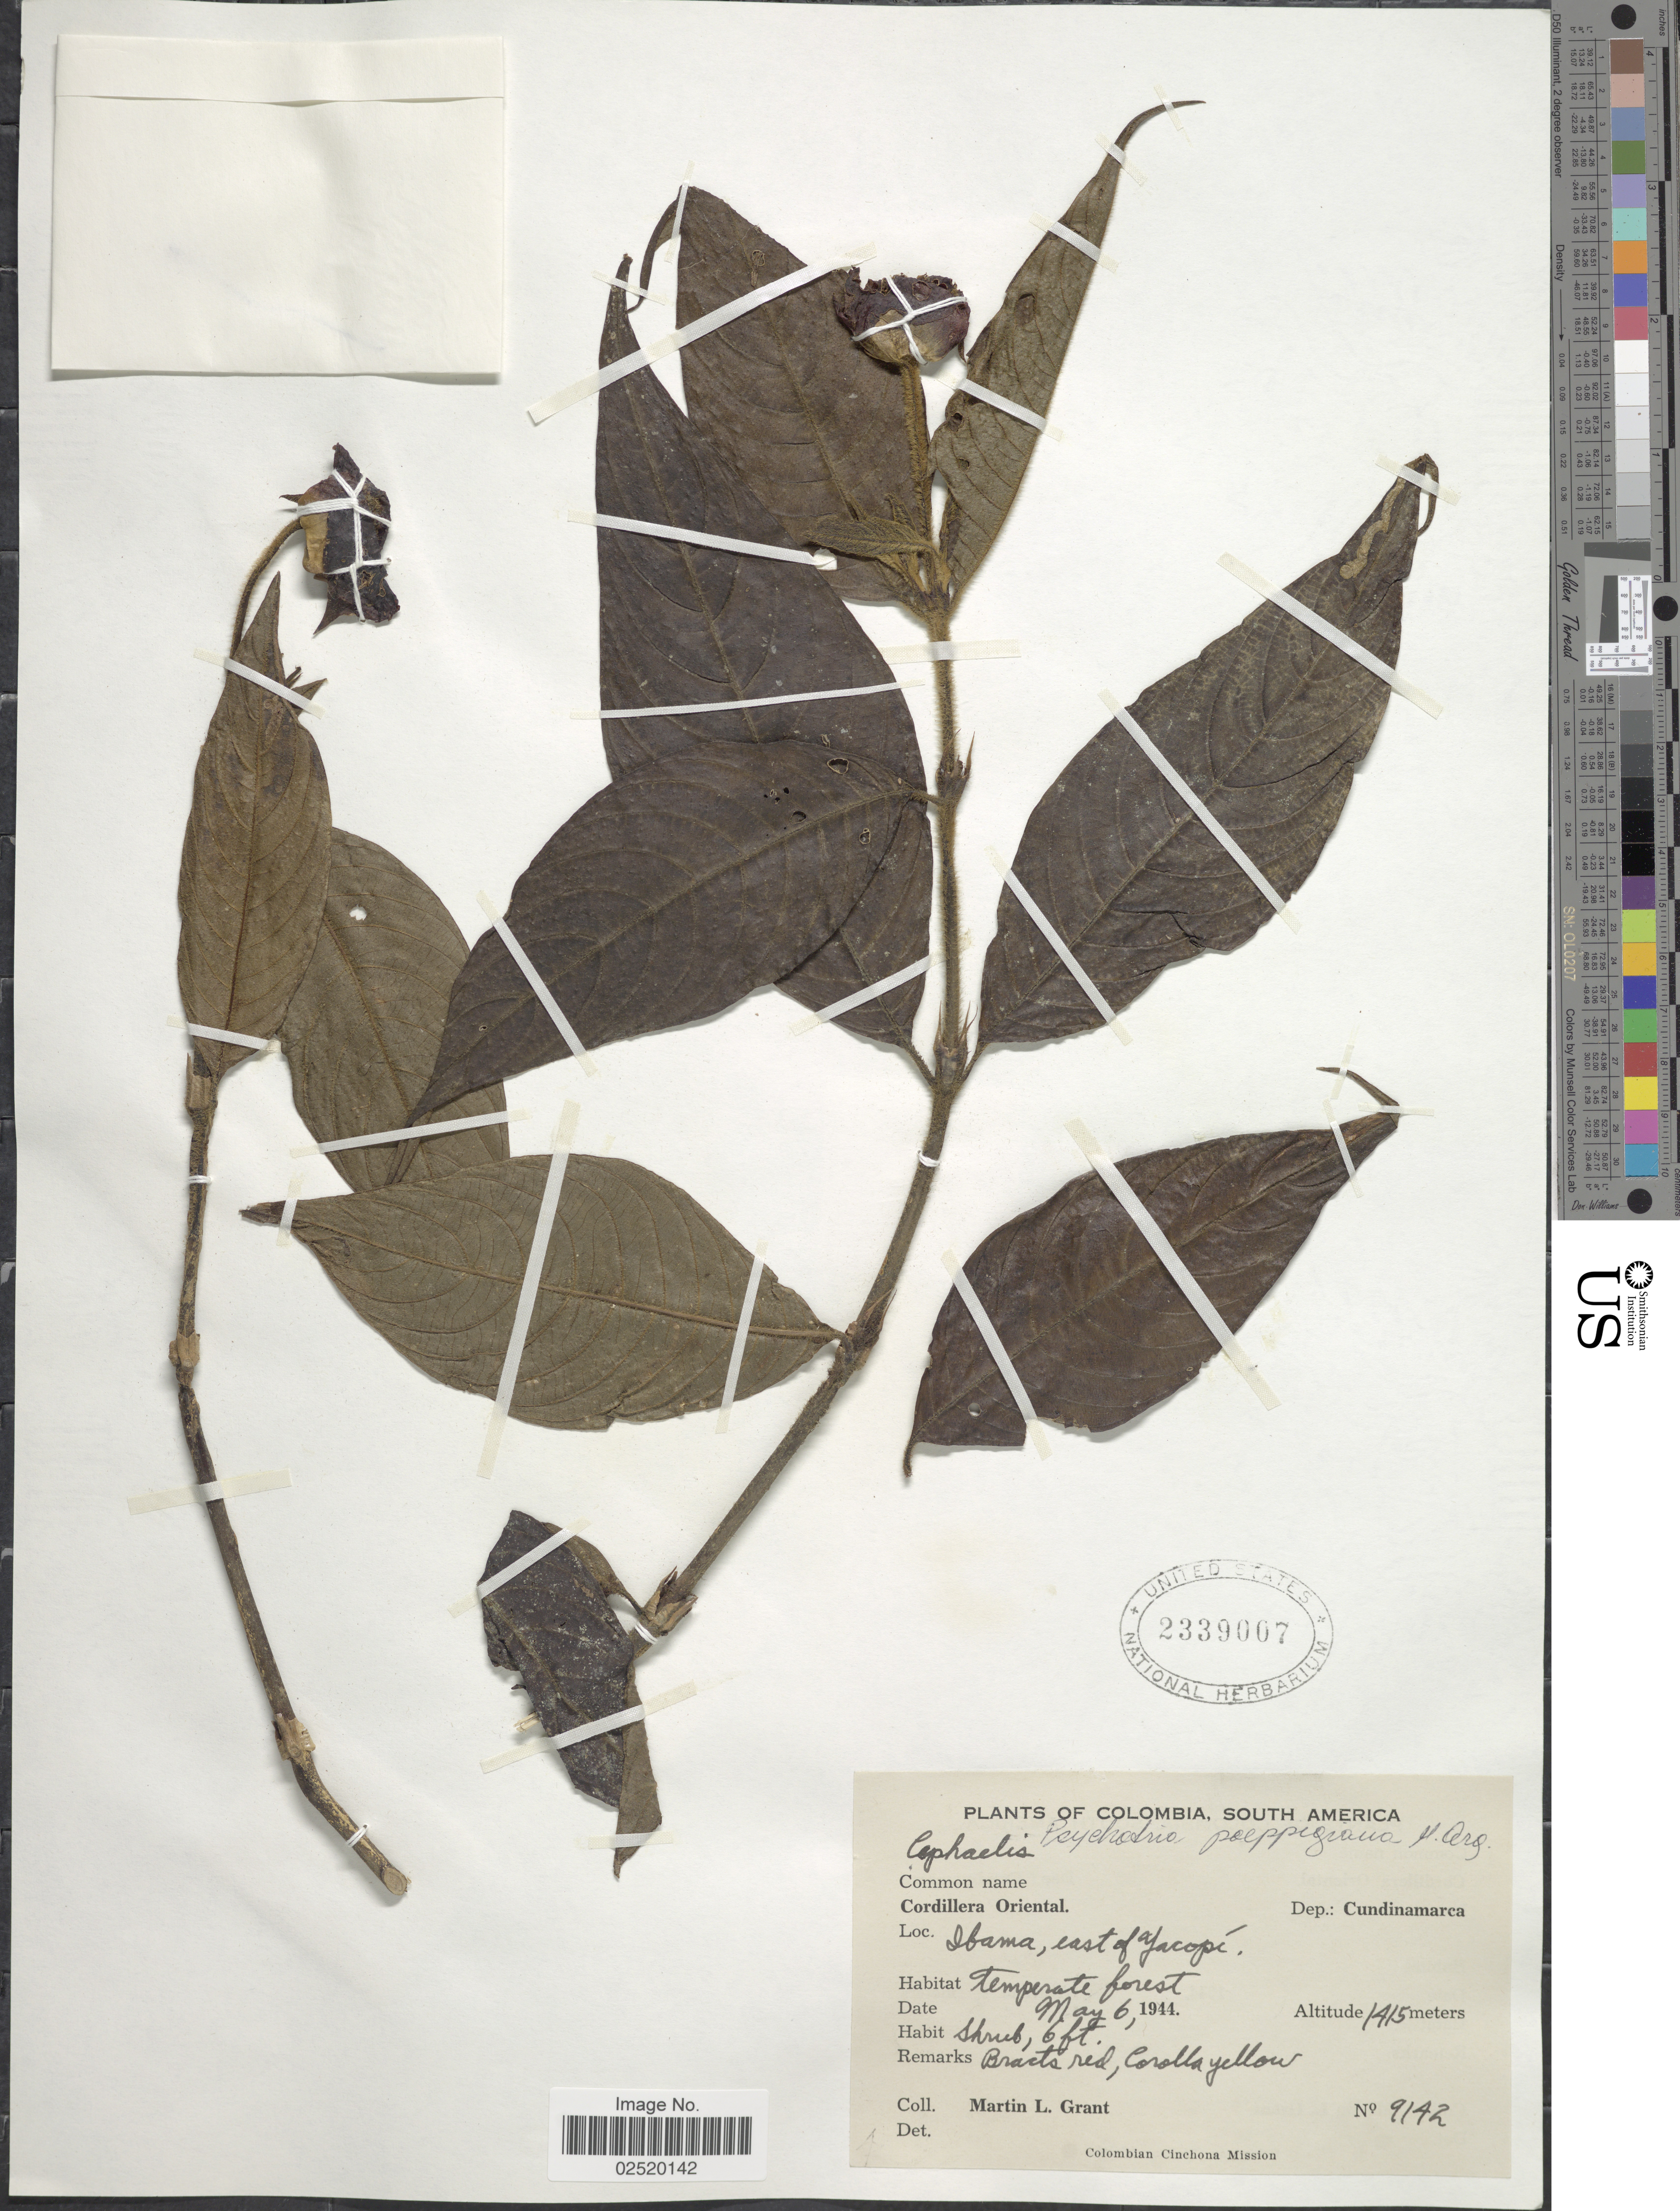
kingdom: Plantae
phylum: Tracheophyta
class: Magnoliopsida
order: Gentianales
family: Rubiaceae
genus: Psychotria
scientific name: Psychotria poeppigiana subsp. poeppigiana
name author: Müll. Arg.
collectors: M. L. Grant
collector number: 9142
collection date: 1944-05-06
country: Colombia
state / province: Cundinamarca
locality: Cordillera Oriental, Dep.: Cundinamarca, Ibama, east of Yacope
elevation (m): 1415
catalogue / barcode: US 2339007